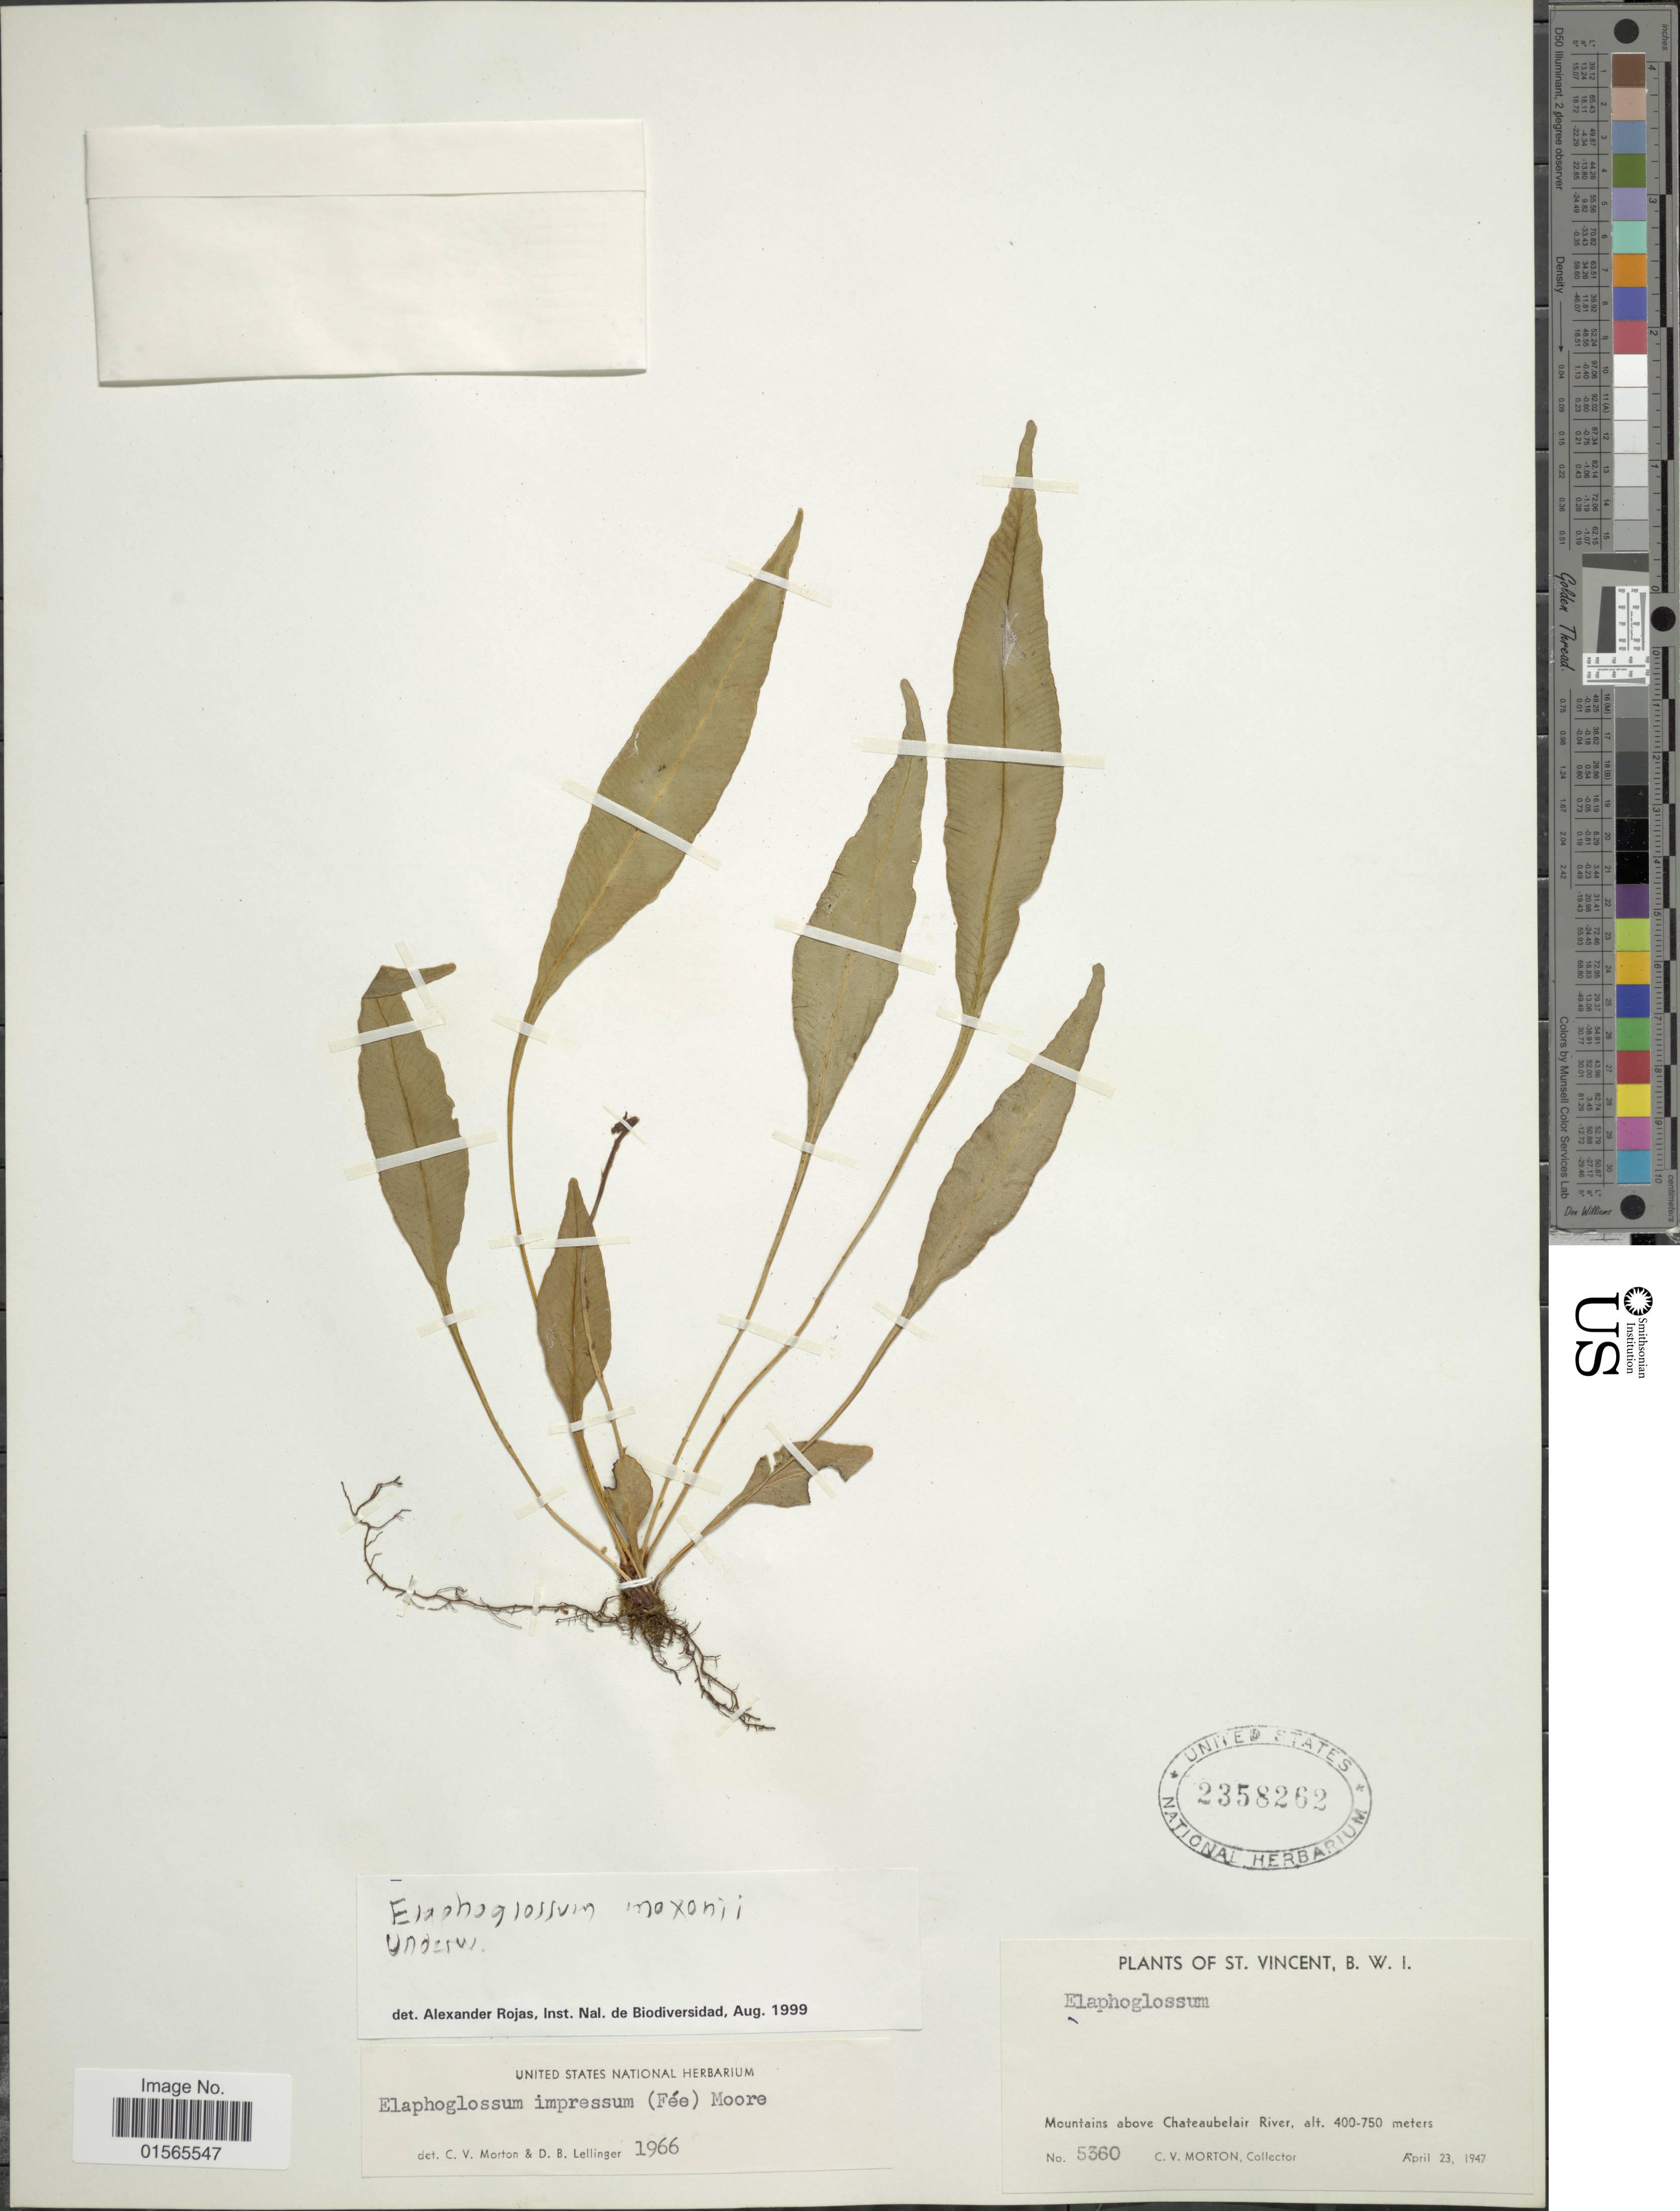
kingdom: Plantae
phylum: Tracheophyta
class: Polypodiopsida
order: Polypodiales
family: Dryopteridaceae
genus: Elaphoglossum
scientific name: Elaphoglossum impressum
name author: (Fée) T. Moore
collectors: C. V. Morton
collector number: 5360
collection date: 1947-04-23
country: St. Vincent - Grenadines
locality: St. Vincent, B.W.I., Mountains above Chateaubelair River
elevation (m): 400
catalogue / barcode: US 2358262